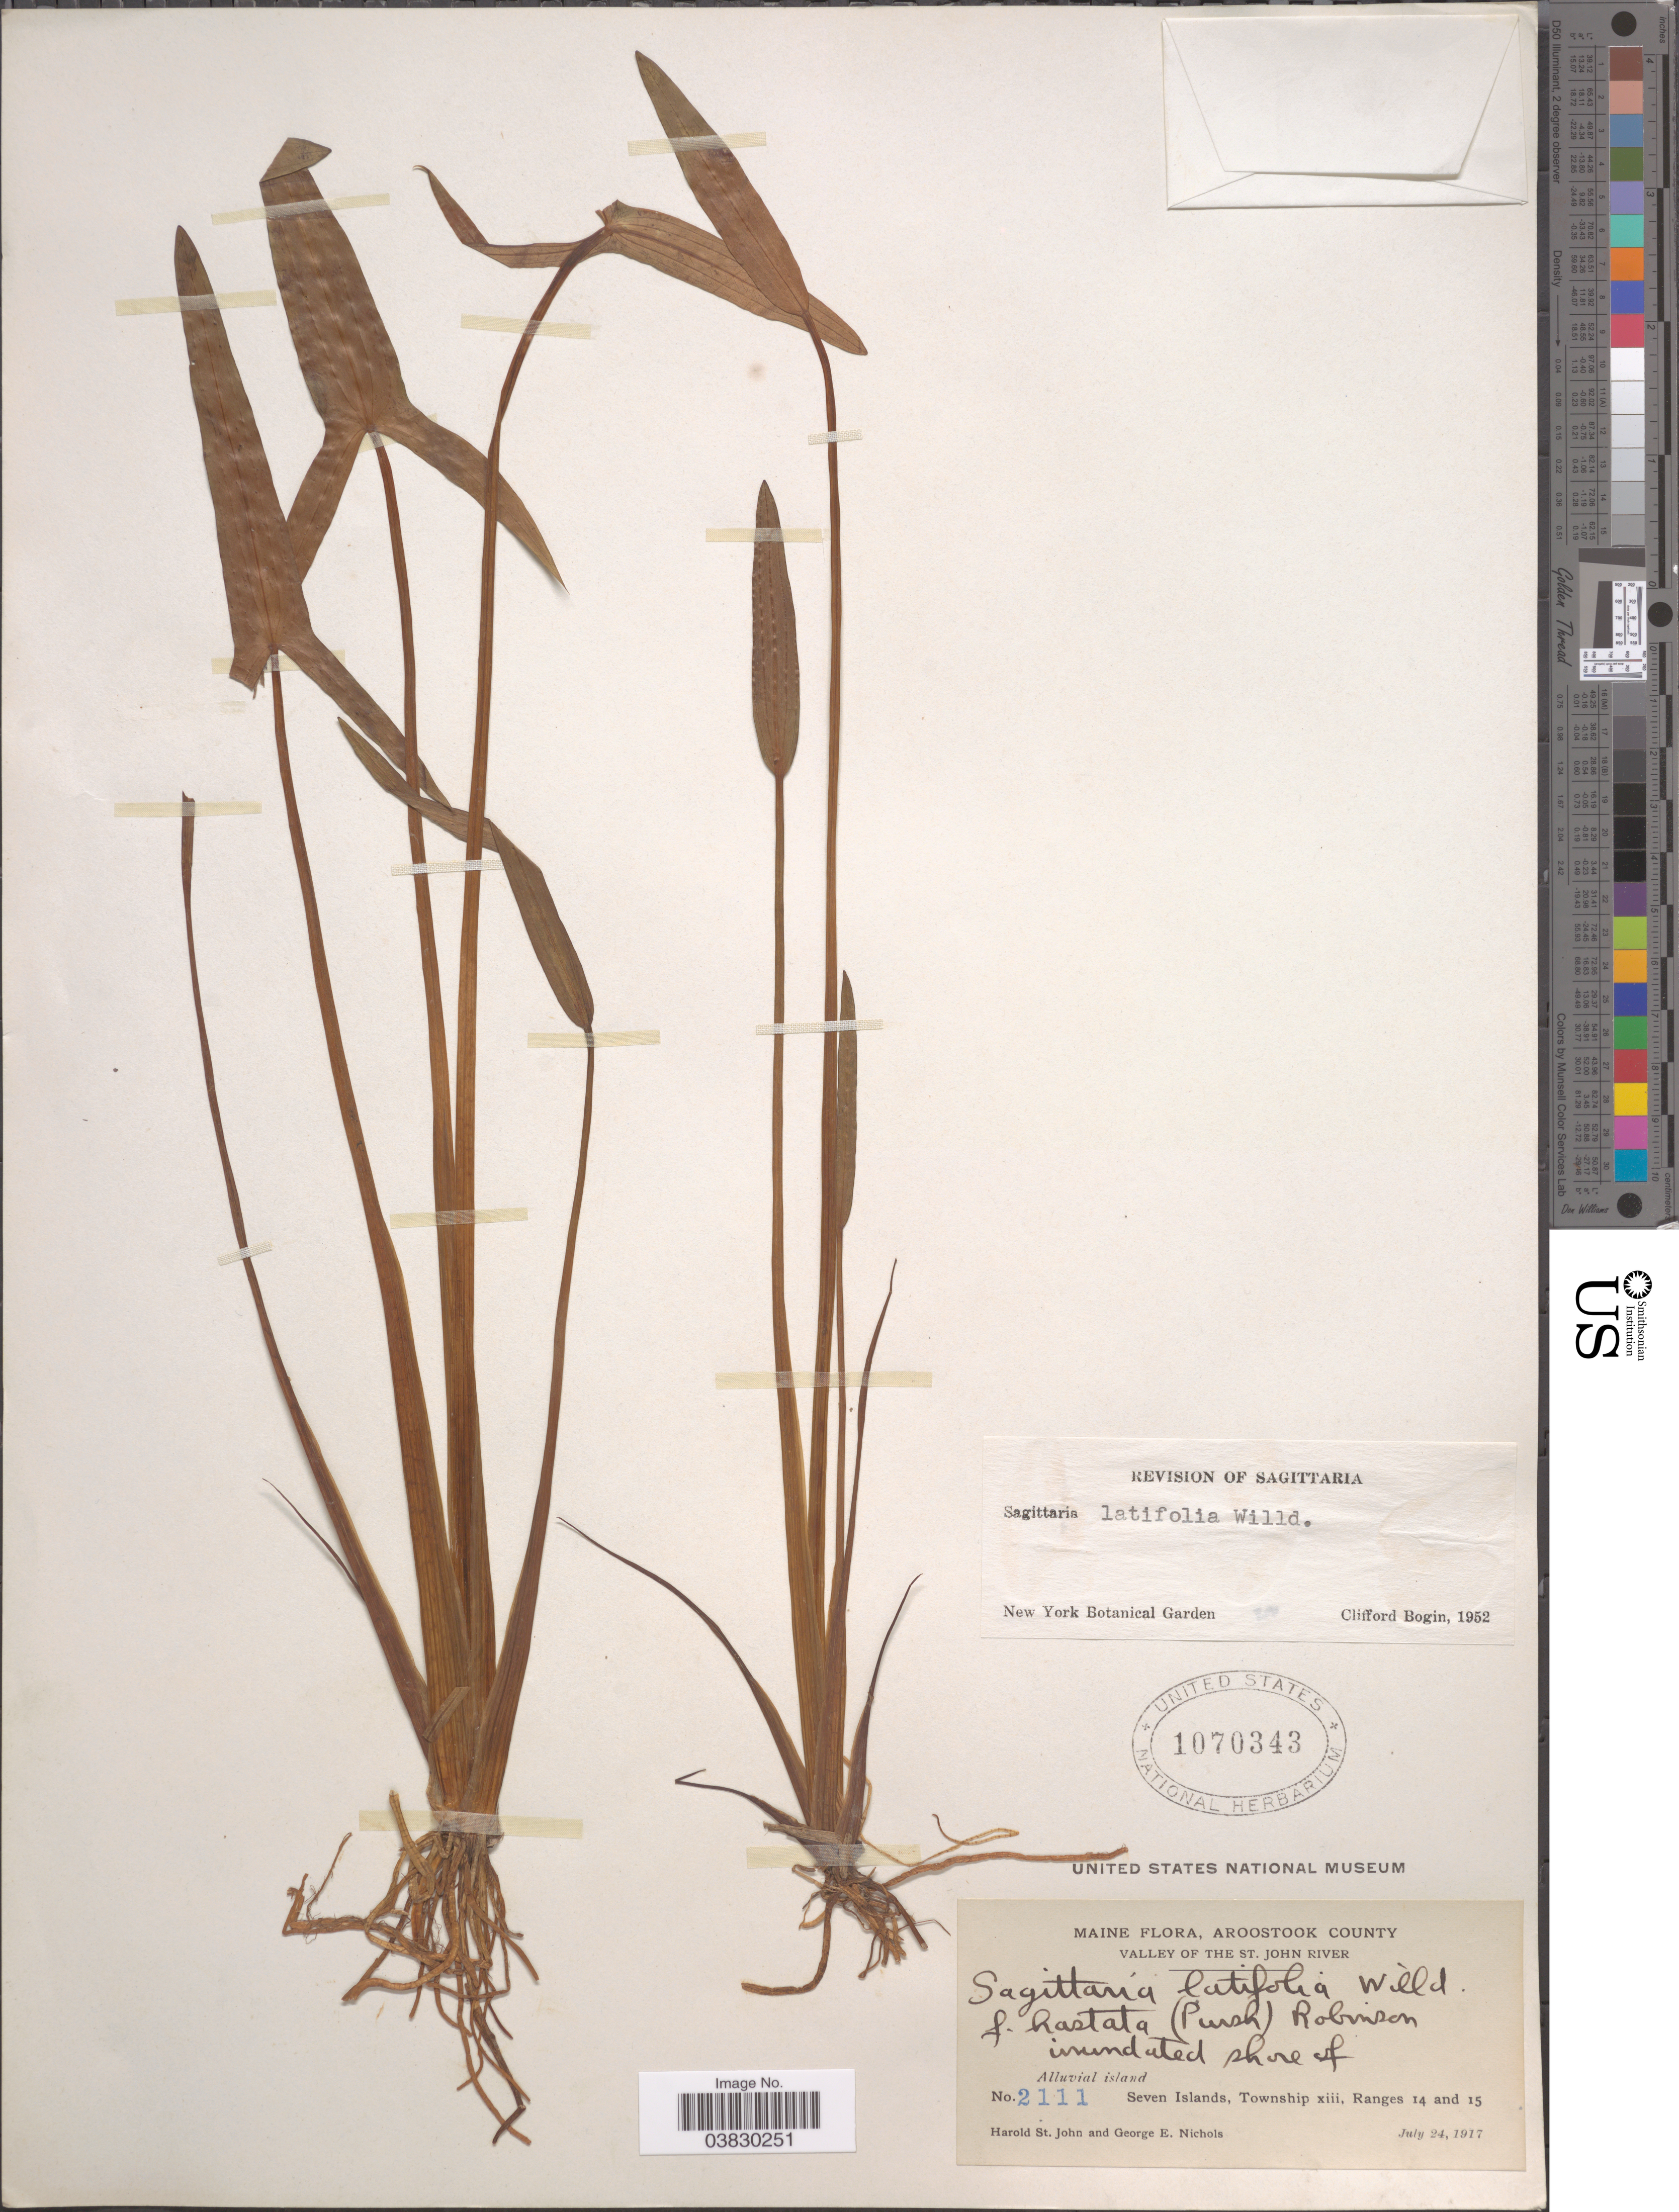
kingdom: Plantae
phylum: Tracheophyta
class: Liliopsida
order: Alismatales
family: Alismataceae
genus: Sagittaria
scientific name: Sagittaria latifolia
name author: Willd.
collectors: H. St. John & G. E. Nichols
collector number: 2111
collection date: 1917-07-24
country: United States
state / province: Maine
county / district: Aroostook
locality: Valley of the St. John River. Seven Islands, Township xii, Ranges 14 and 15.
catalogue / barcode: US 1070343